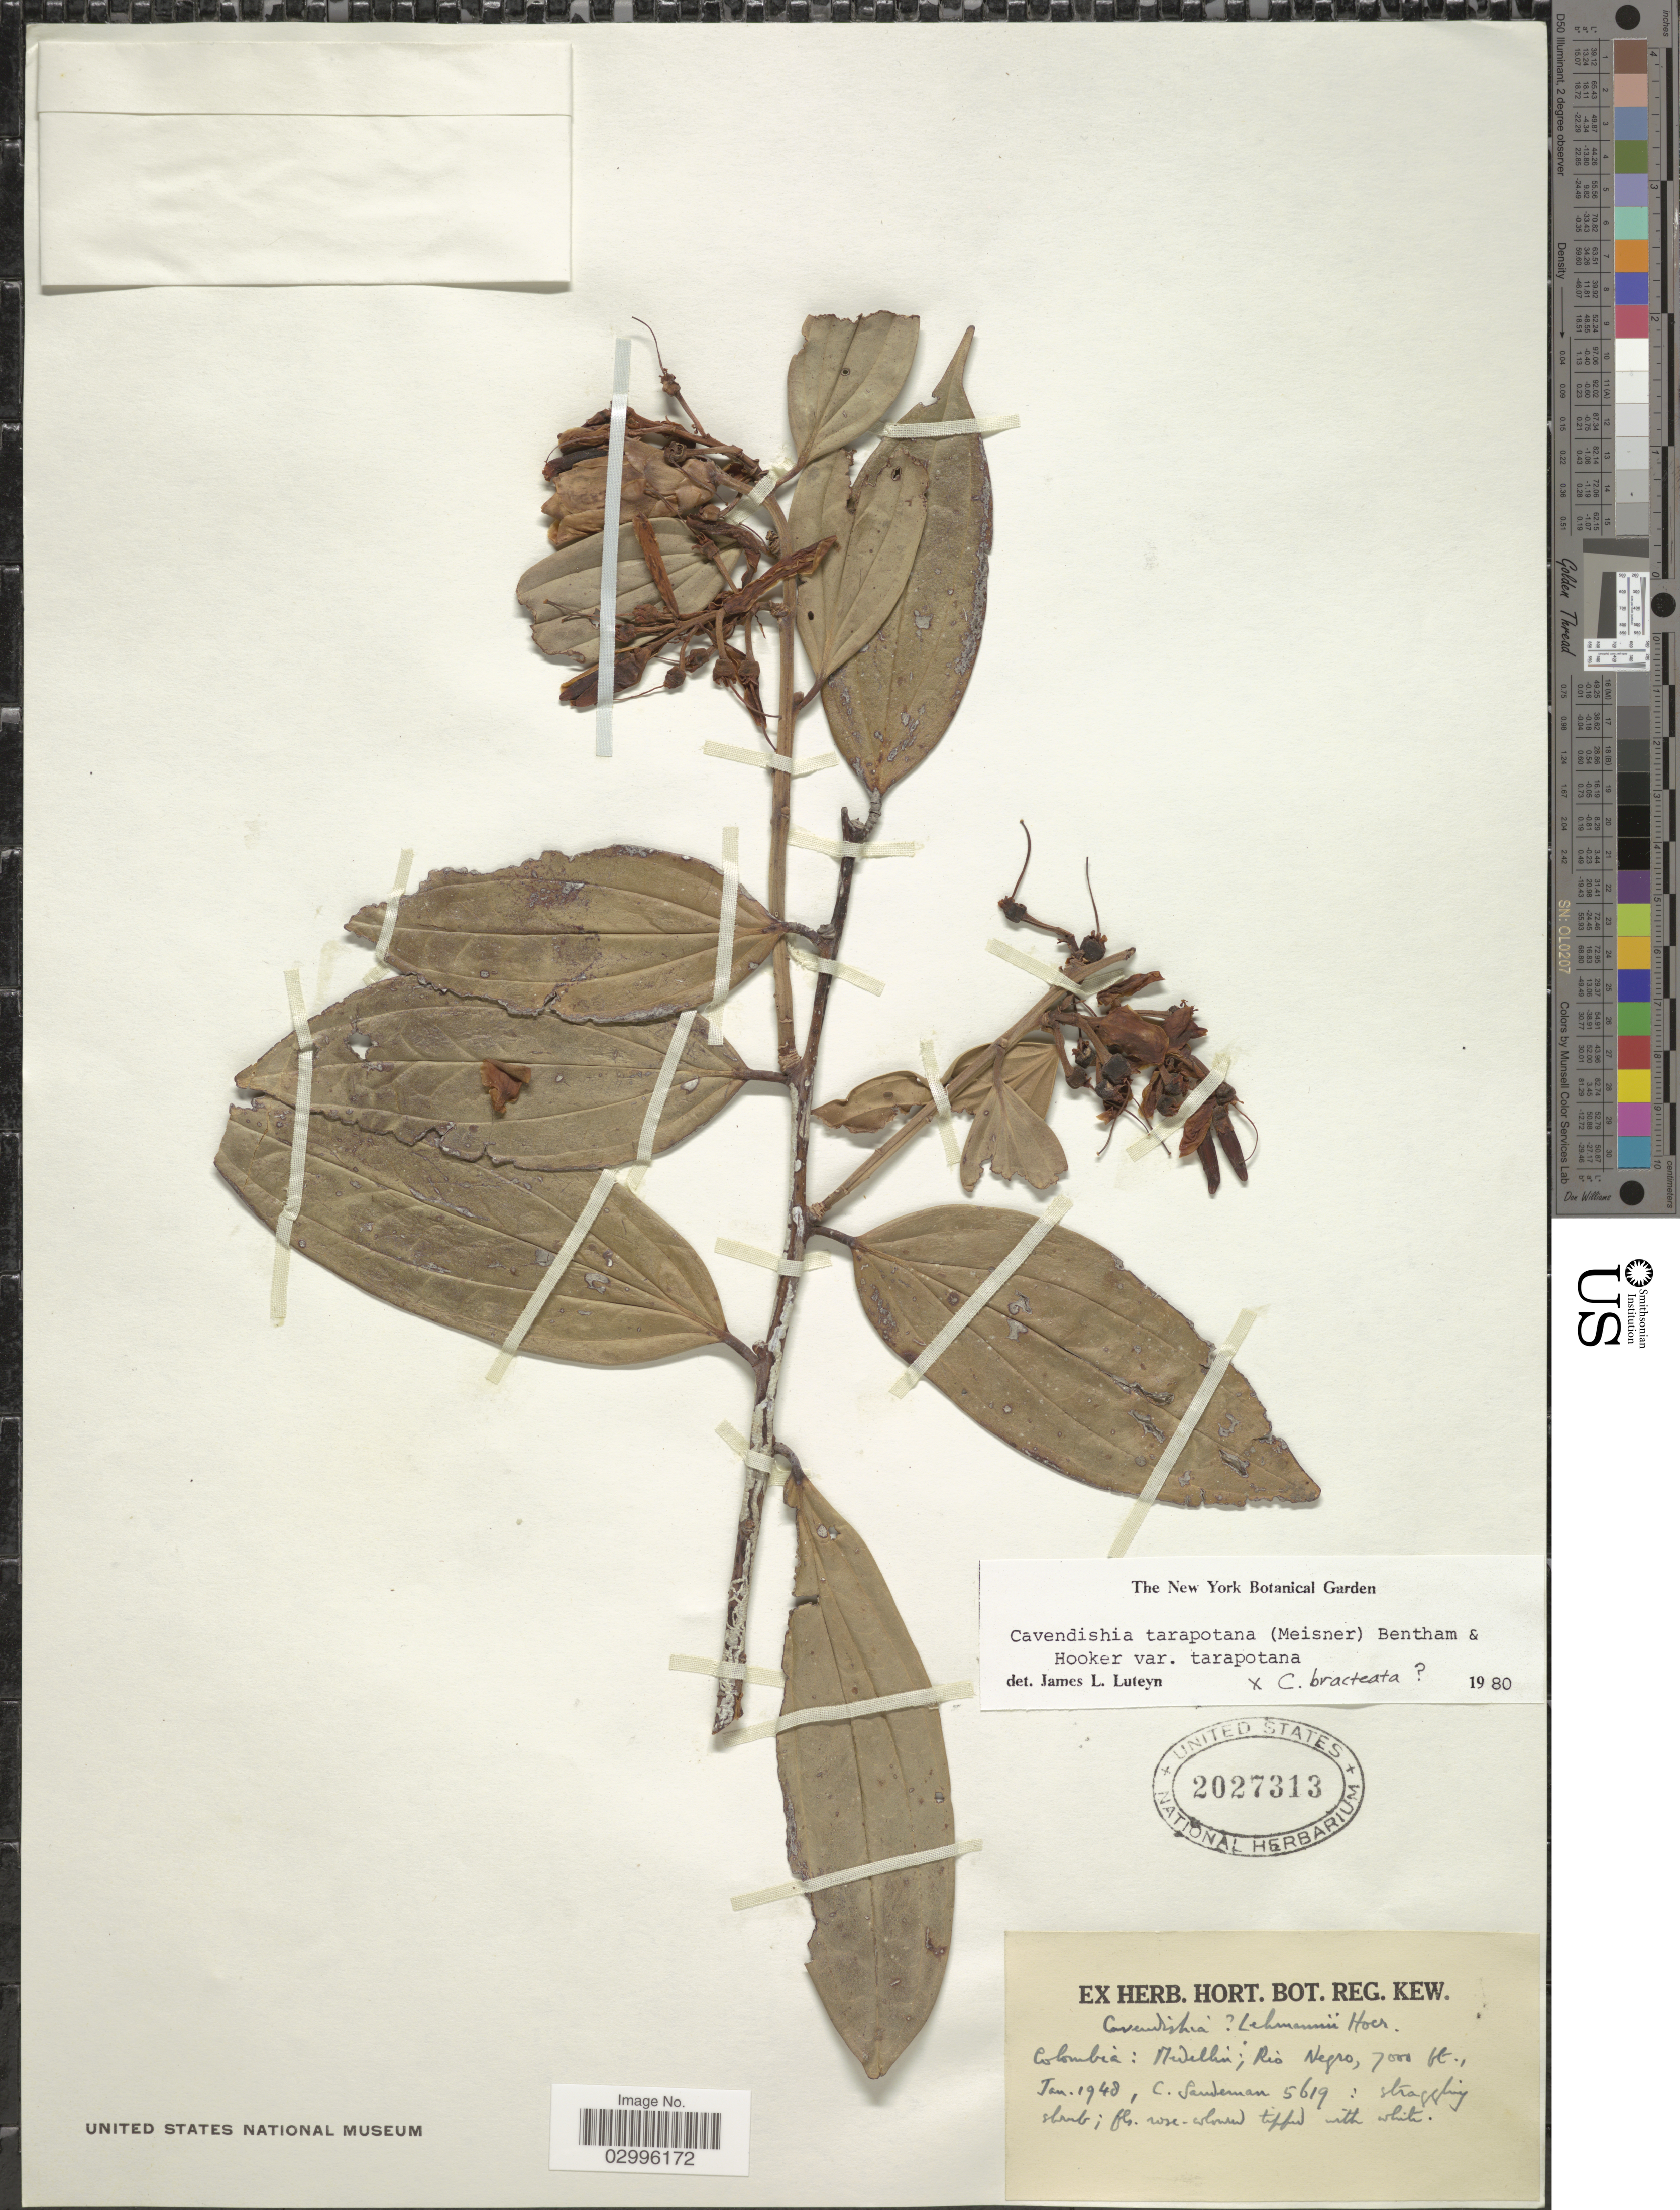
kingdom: Plantae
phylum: Tracheophyta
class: Magnoliopsida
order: Ericales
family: Ericaceae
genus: Cavendishia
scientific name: Cavendishia tarapotana var. tarapotana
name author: (Meisn.) Benth. & Hook.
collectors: C. Sandeman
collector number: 5619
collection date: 1948-01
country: Colombia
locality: Medellin; Rio Negro.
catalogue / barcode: US 2027313